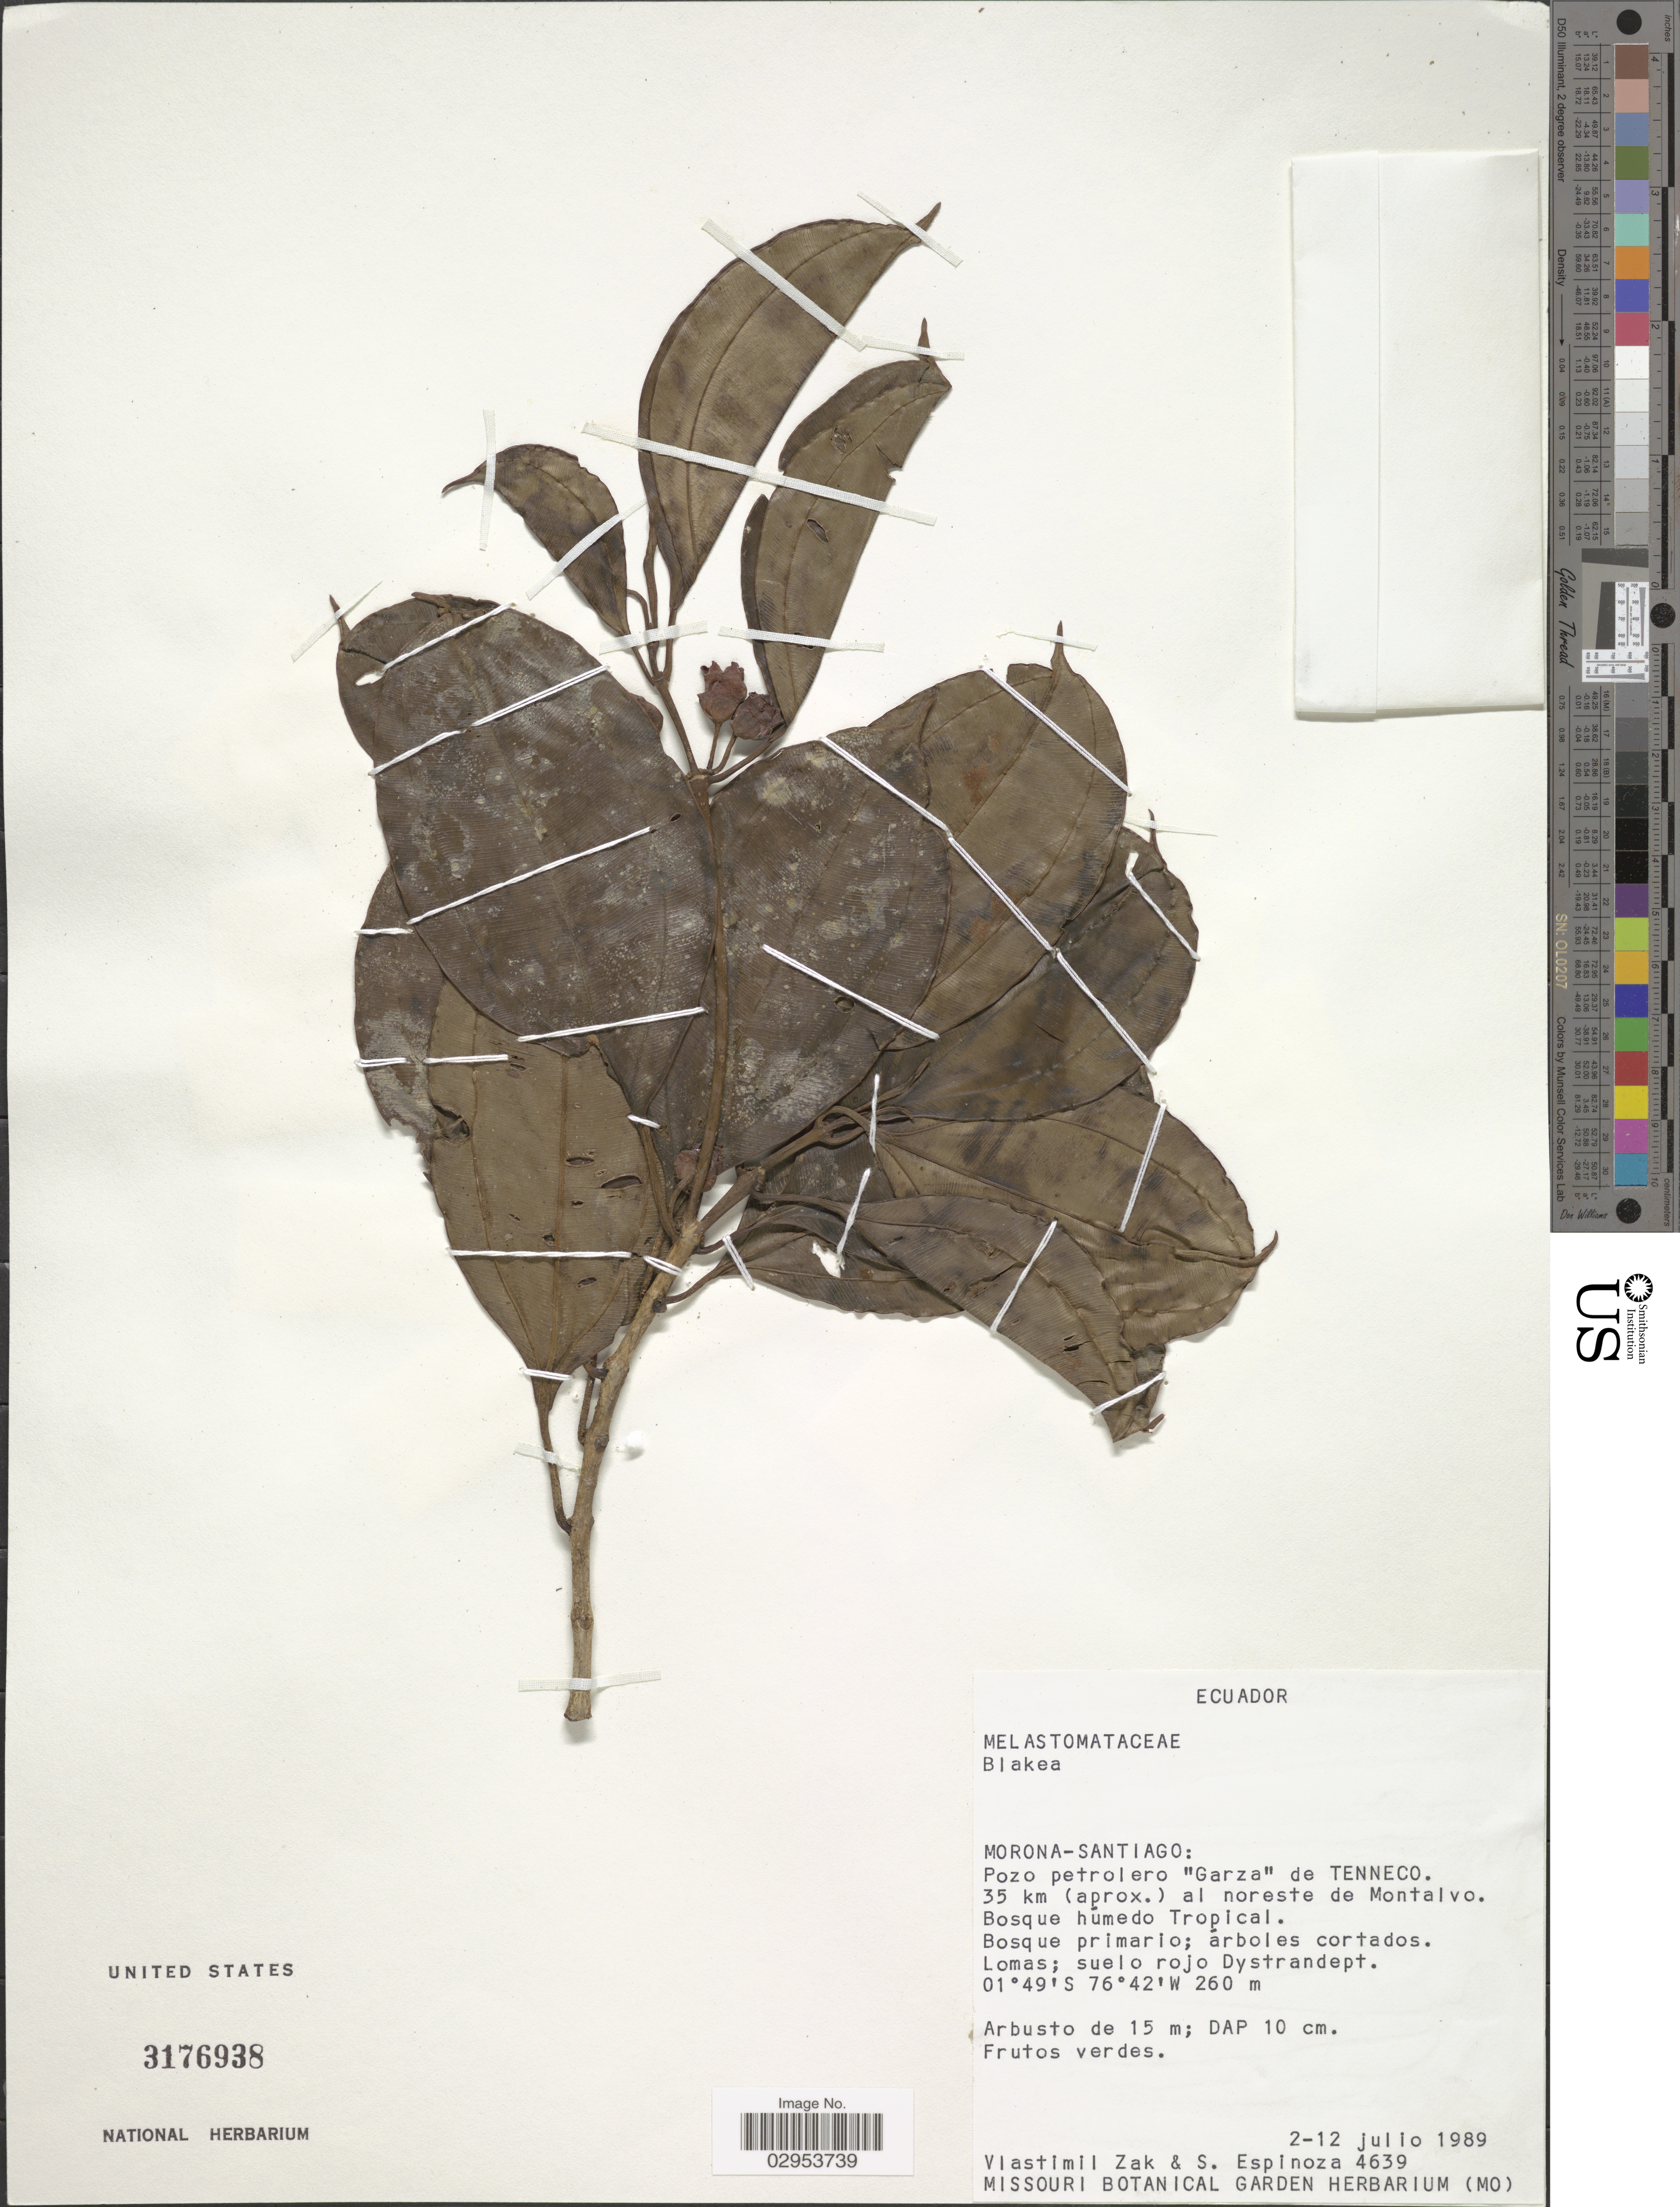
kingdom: Plantae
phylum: Tracheophyta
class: Magnoliopsida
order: Myrtales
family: Melastomataceae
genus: Blakea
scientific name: Blakea sp.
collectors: V. Zak & D. Rubio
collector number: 4639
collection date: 1989-07-02/1989-07-12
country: Ecuador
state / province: Morona-Santiago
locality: Pozo petrolero 'Garza' de TENNECO. 35 km (aprox.) al noreste de Montalvo.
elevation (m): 260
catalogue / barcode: US 3176938